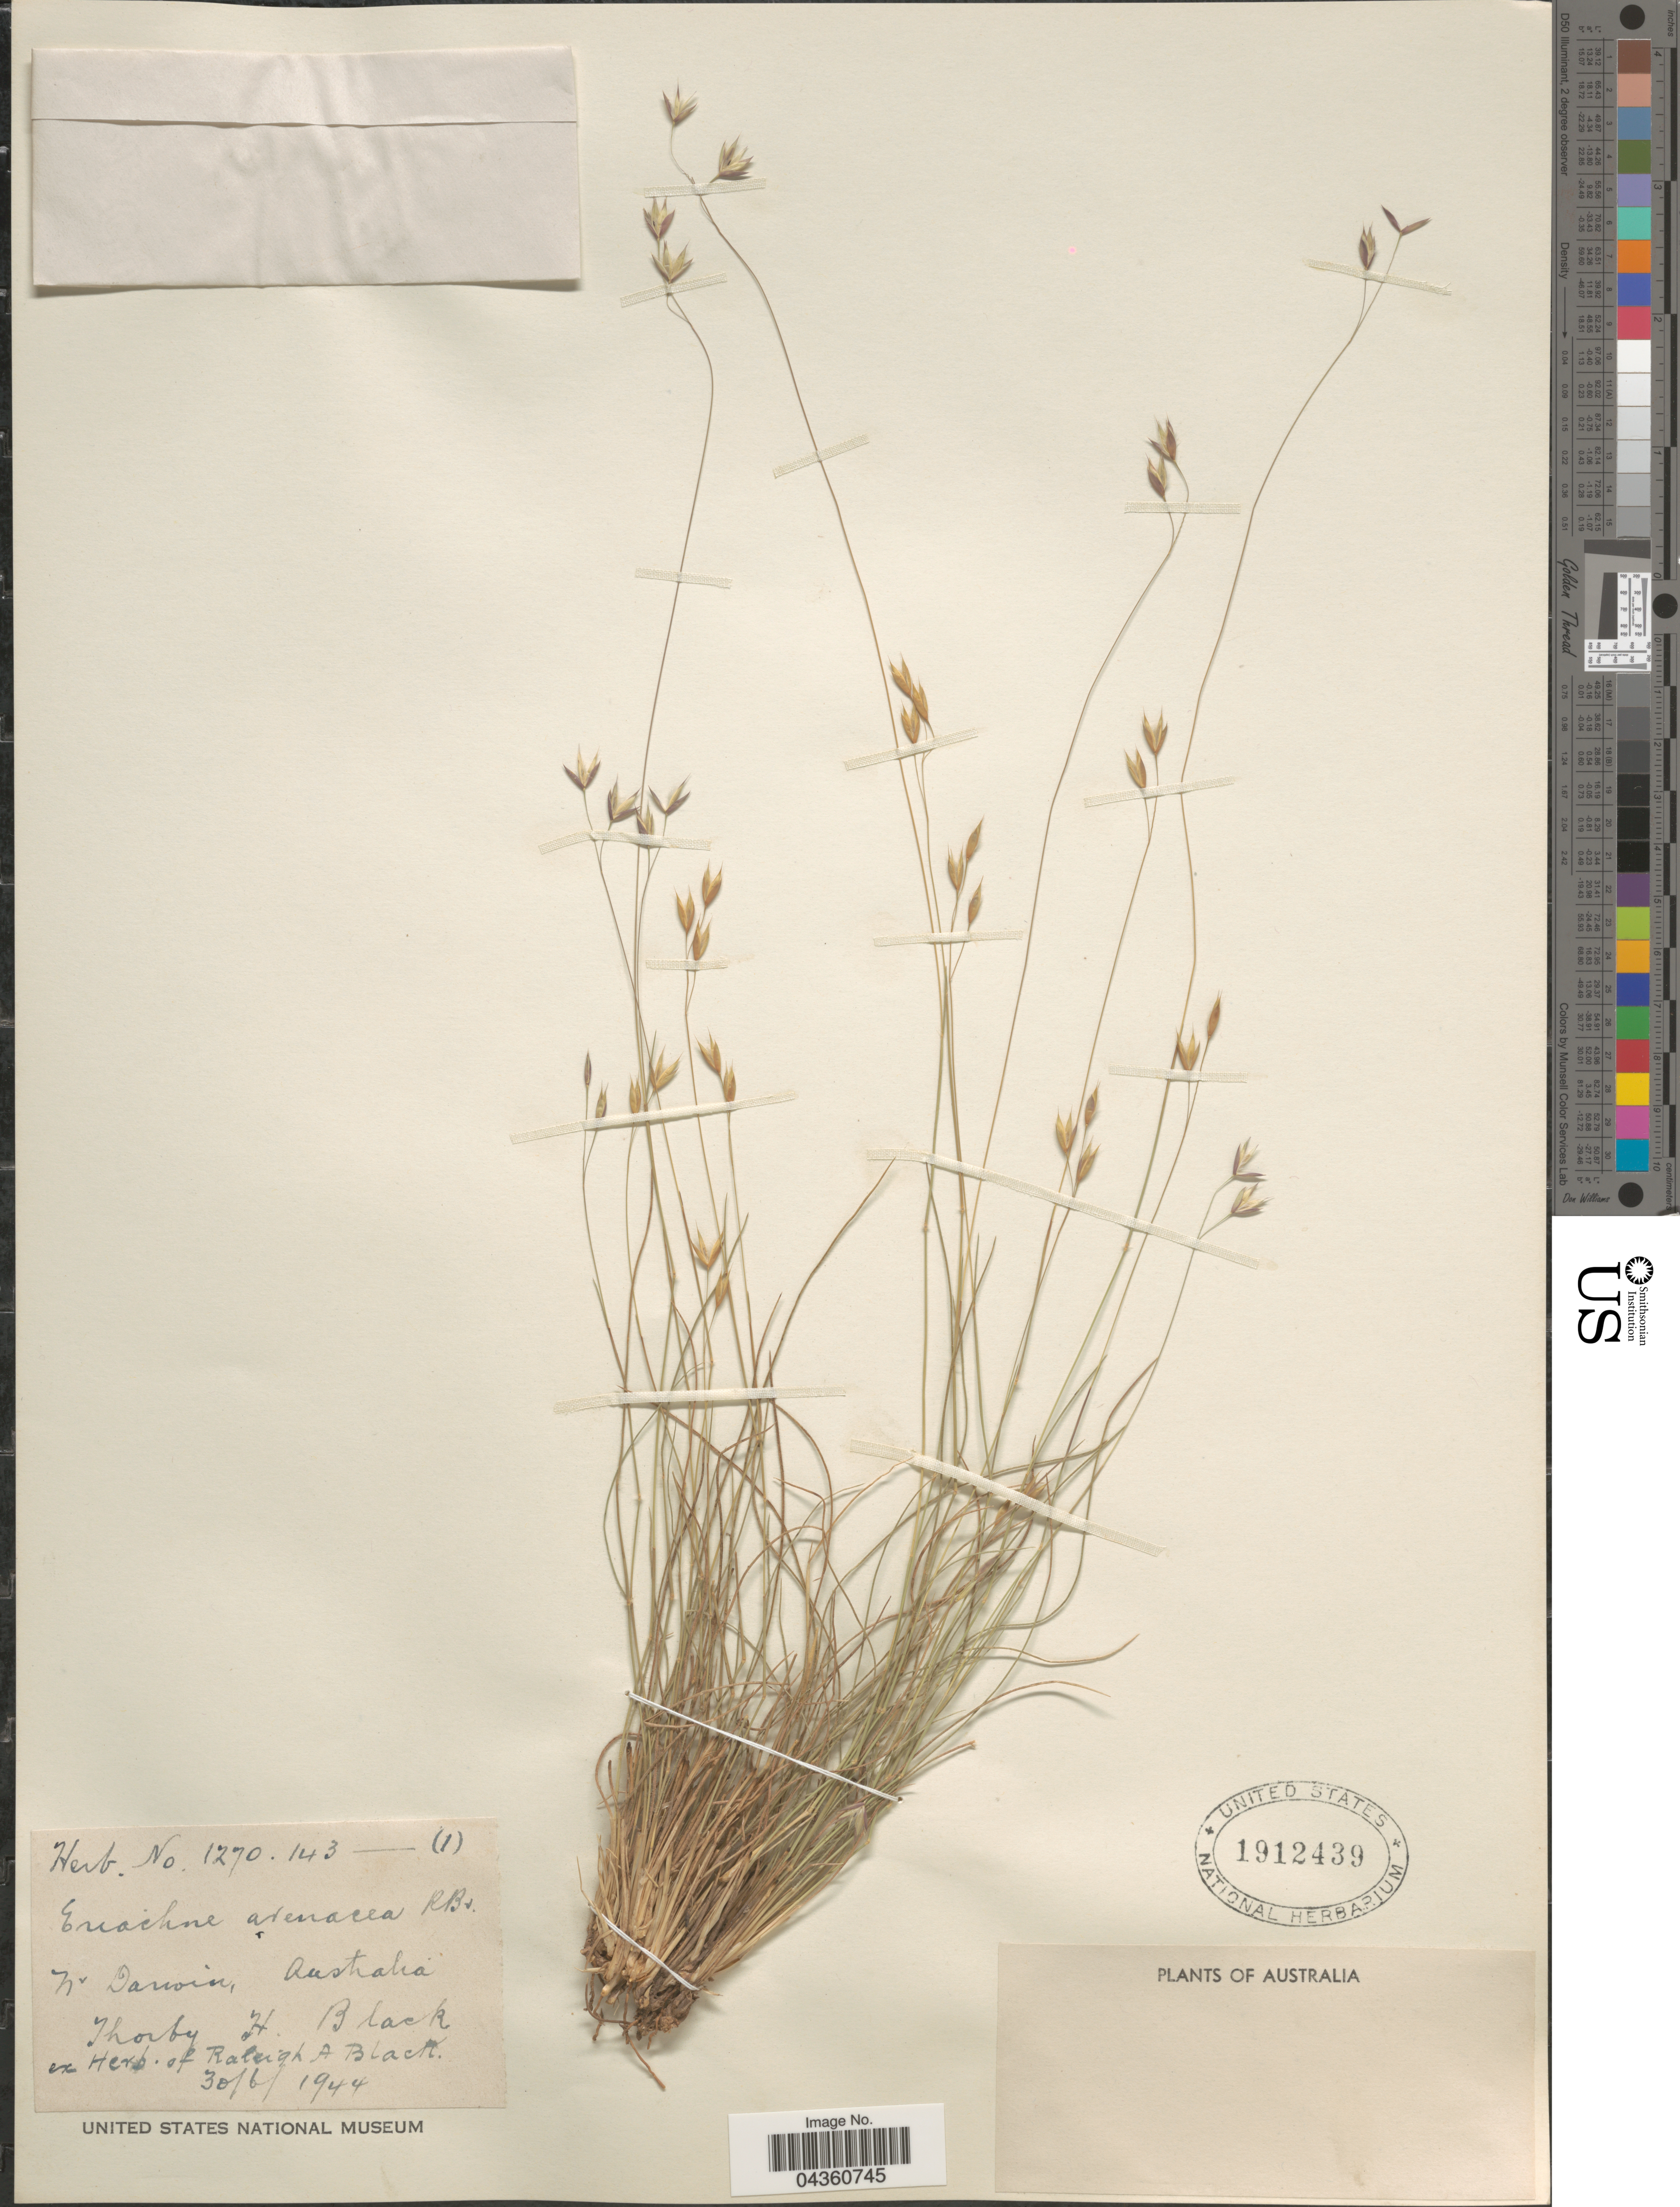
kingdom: Plantae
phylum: Tracheophyta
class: Liliopsida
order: Poales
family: Poaceae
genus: Eriachne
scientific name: Eriachne avenacea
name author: R. Br.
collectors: T. Black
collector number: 1270.143-(1)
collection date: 1944-06-30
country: Australia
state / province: Northern Territory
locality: Nr Darwin.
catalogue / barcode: US 1912439